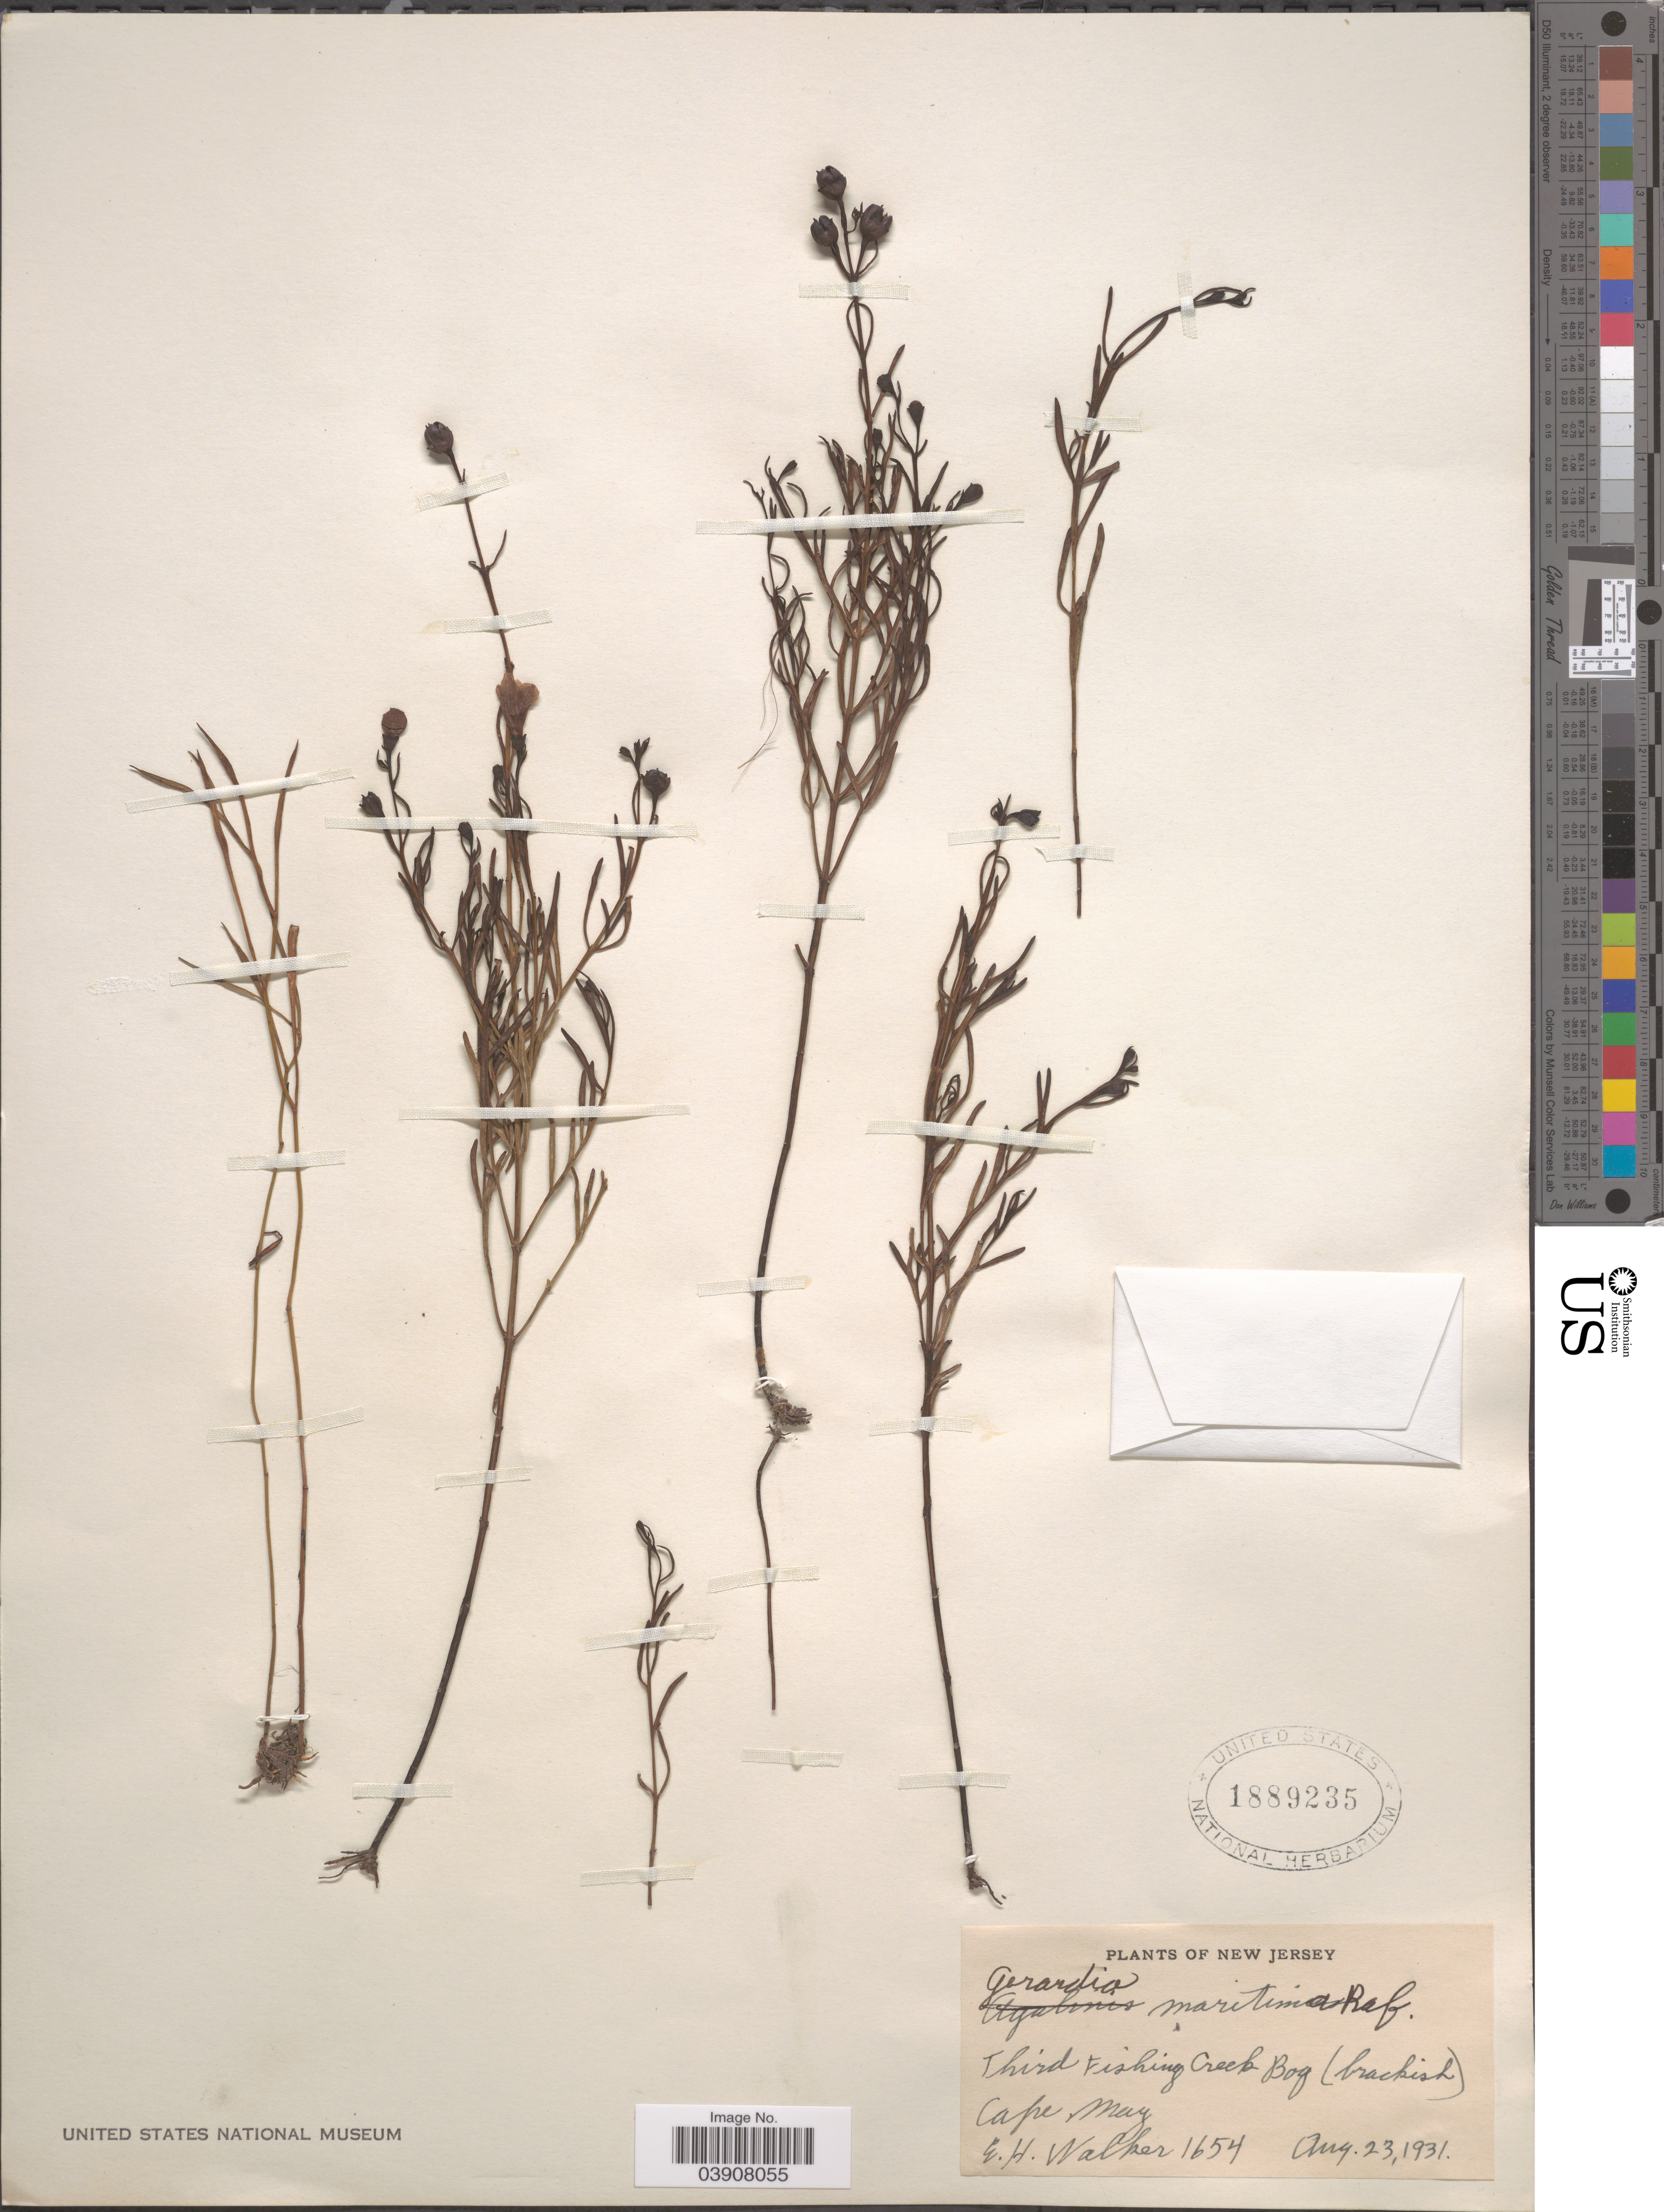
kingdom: Plantae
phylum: Tracheophyta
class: Magnoliopsida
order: Lamiales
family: Orobanchaceae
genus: Agalinis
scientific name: Agalinis maritima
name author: (Raf.) Raf.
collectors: E. H. Walker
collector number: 1654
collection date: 1931-08-23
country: United States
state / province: New Jersey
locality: Third Fishing Creek Bog (brackish). Cape May.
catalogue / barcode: US 1889235